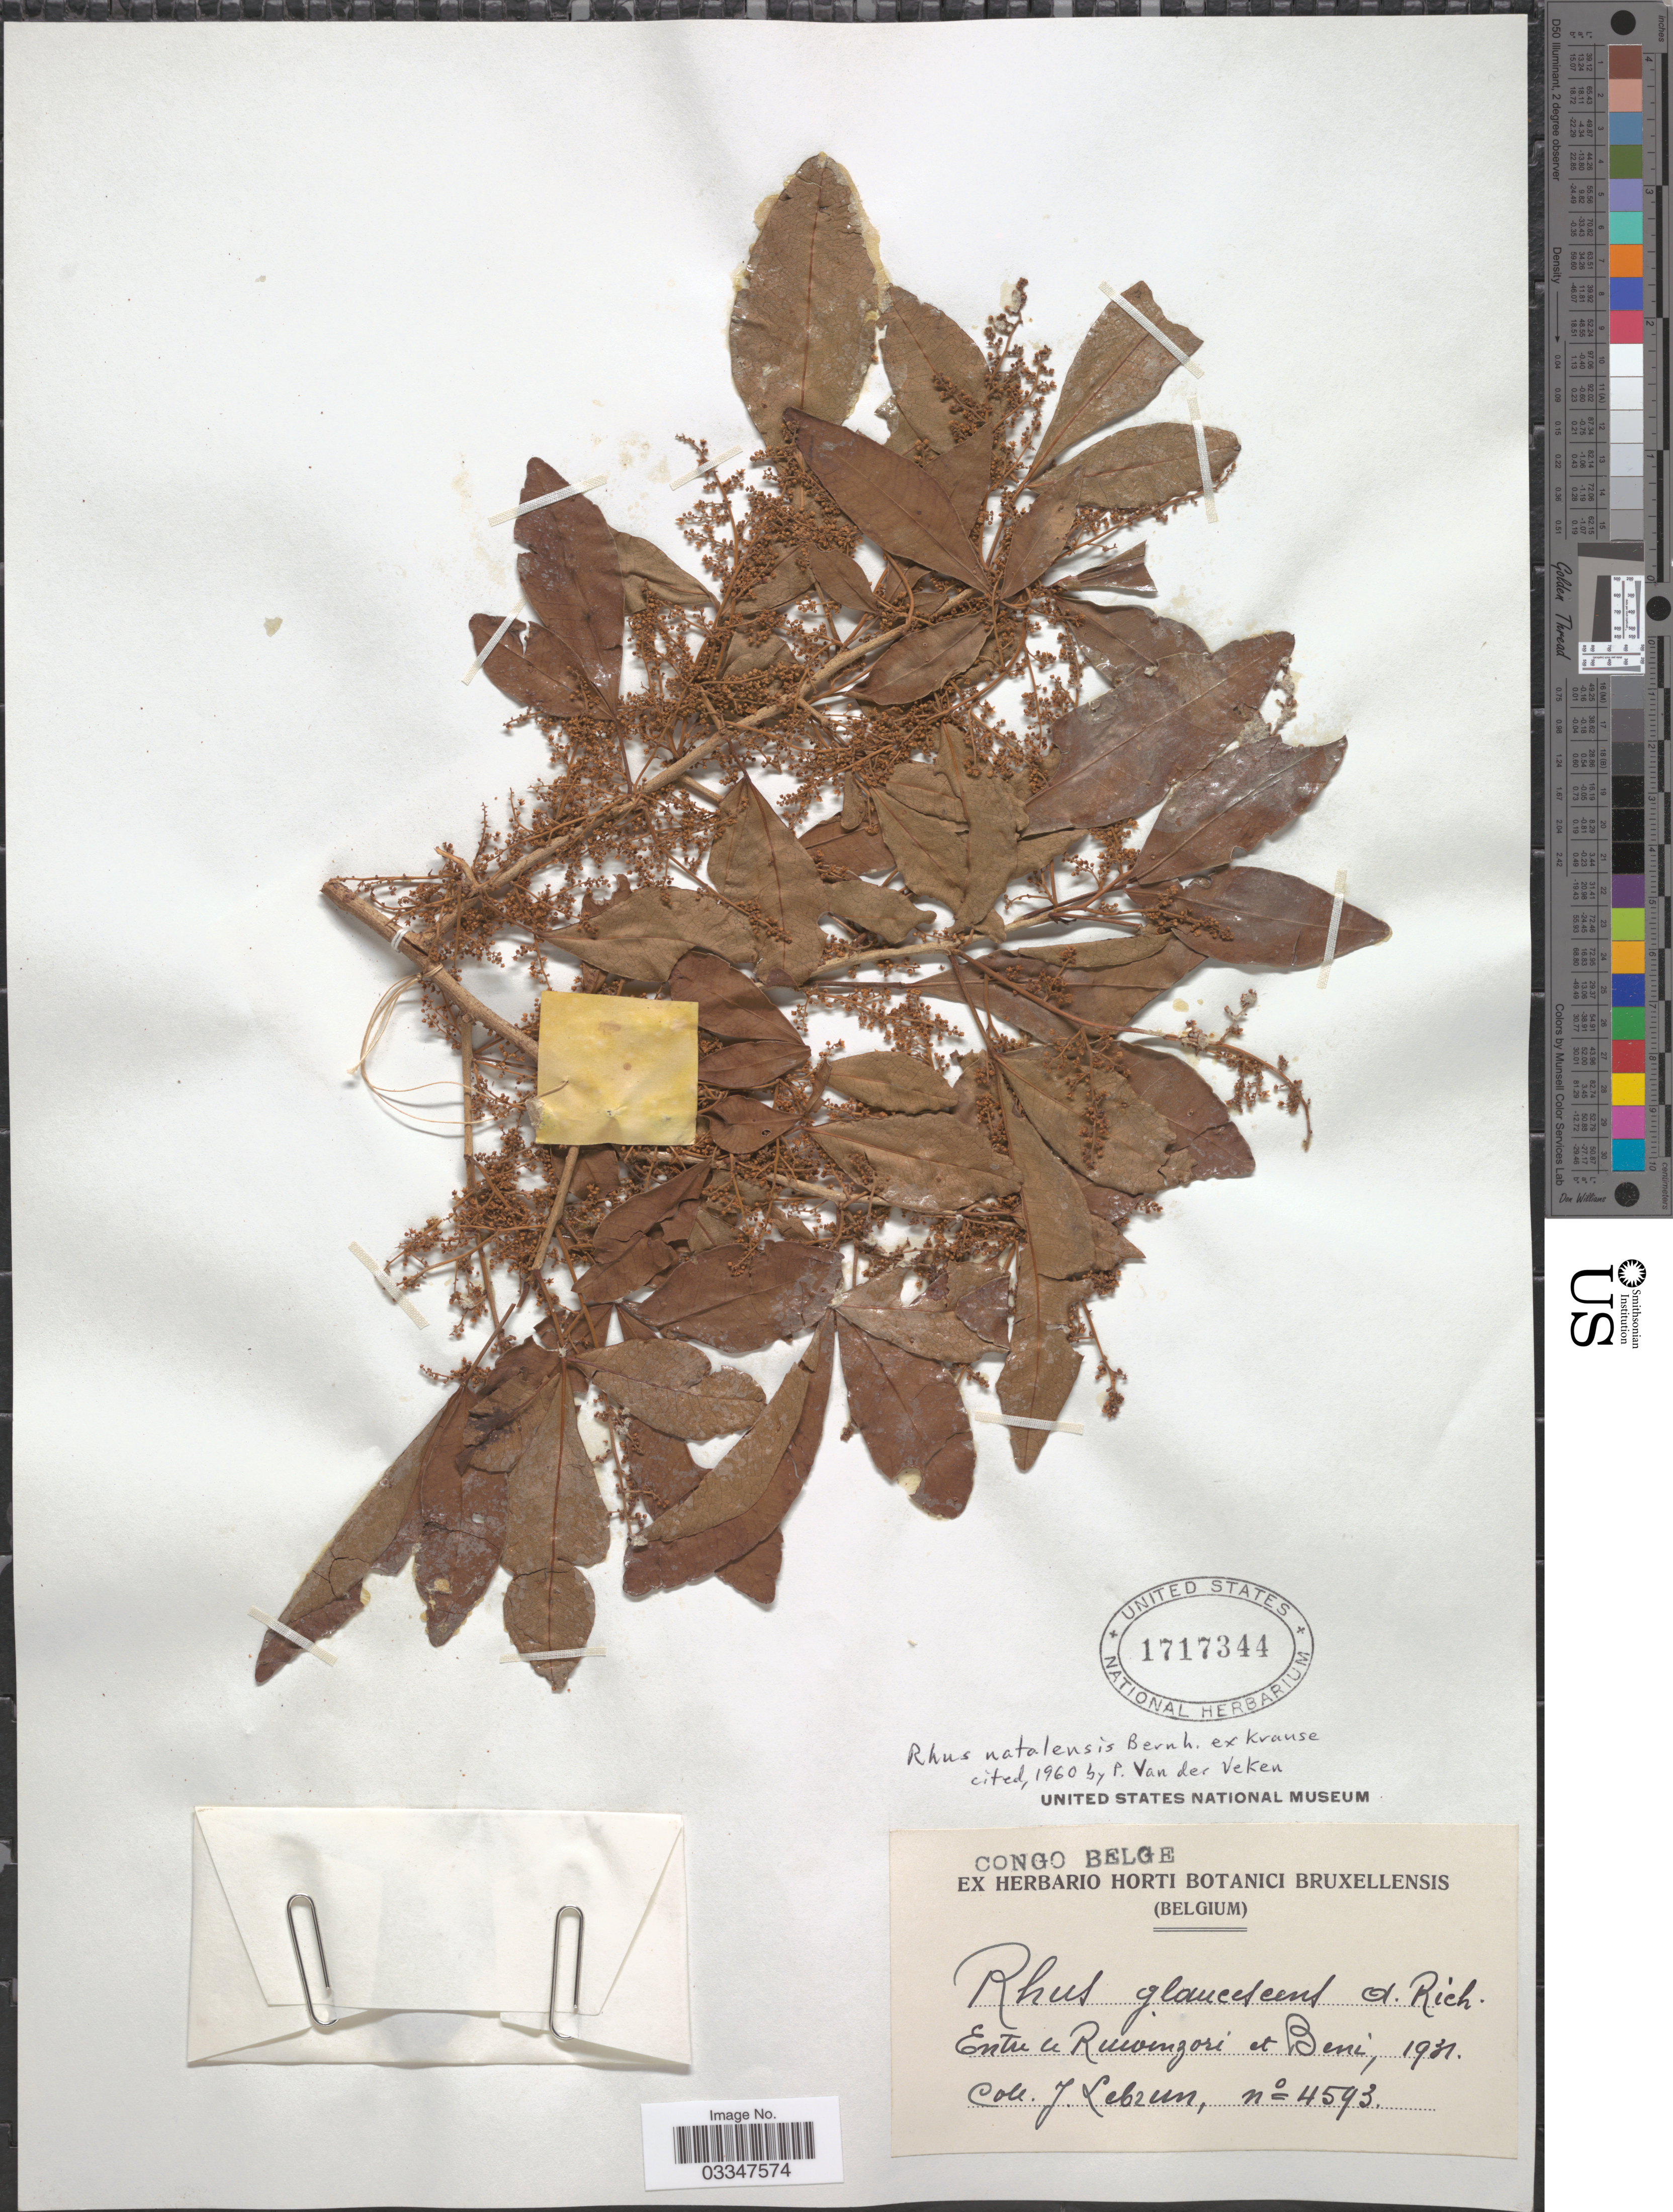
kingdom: Plantae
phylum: Tracheophyta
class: Magnoliopsida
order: Sapindales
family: Anacardiaceae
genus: Rhus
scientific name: Rhus natalensis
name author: Bernh.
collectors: J. A. Lebrun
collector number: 4593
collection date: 1931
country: Congo, Democratic Republic of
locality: Congo Belge. Entre le Ruwinzori et Beni.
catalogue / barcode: US 1717344